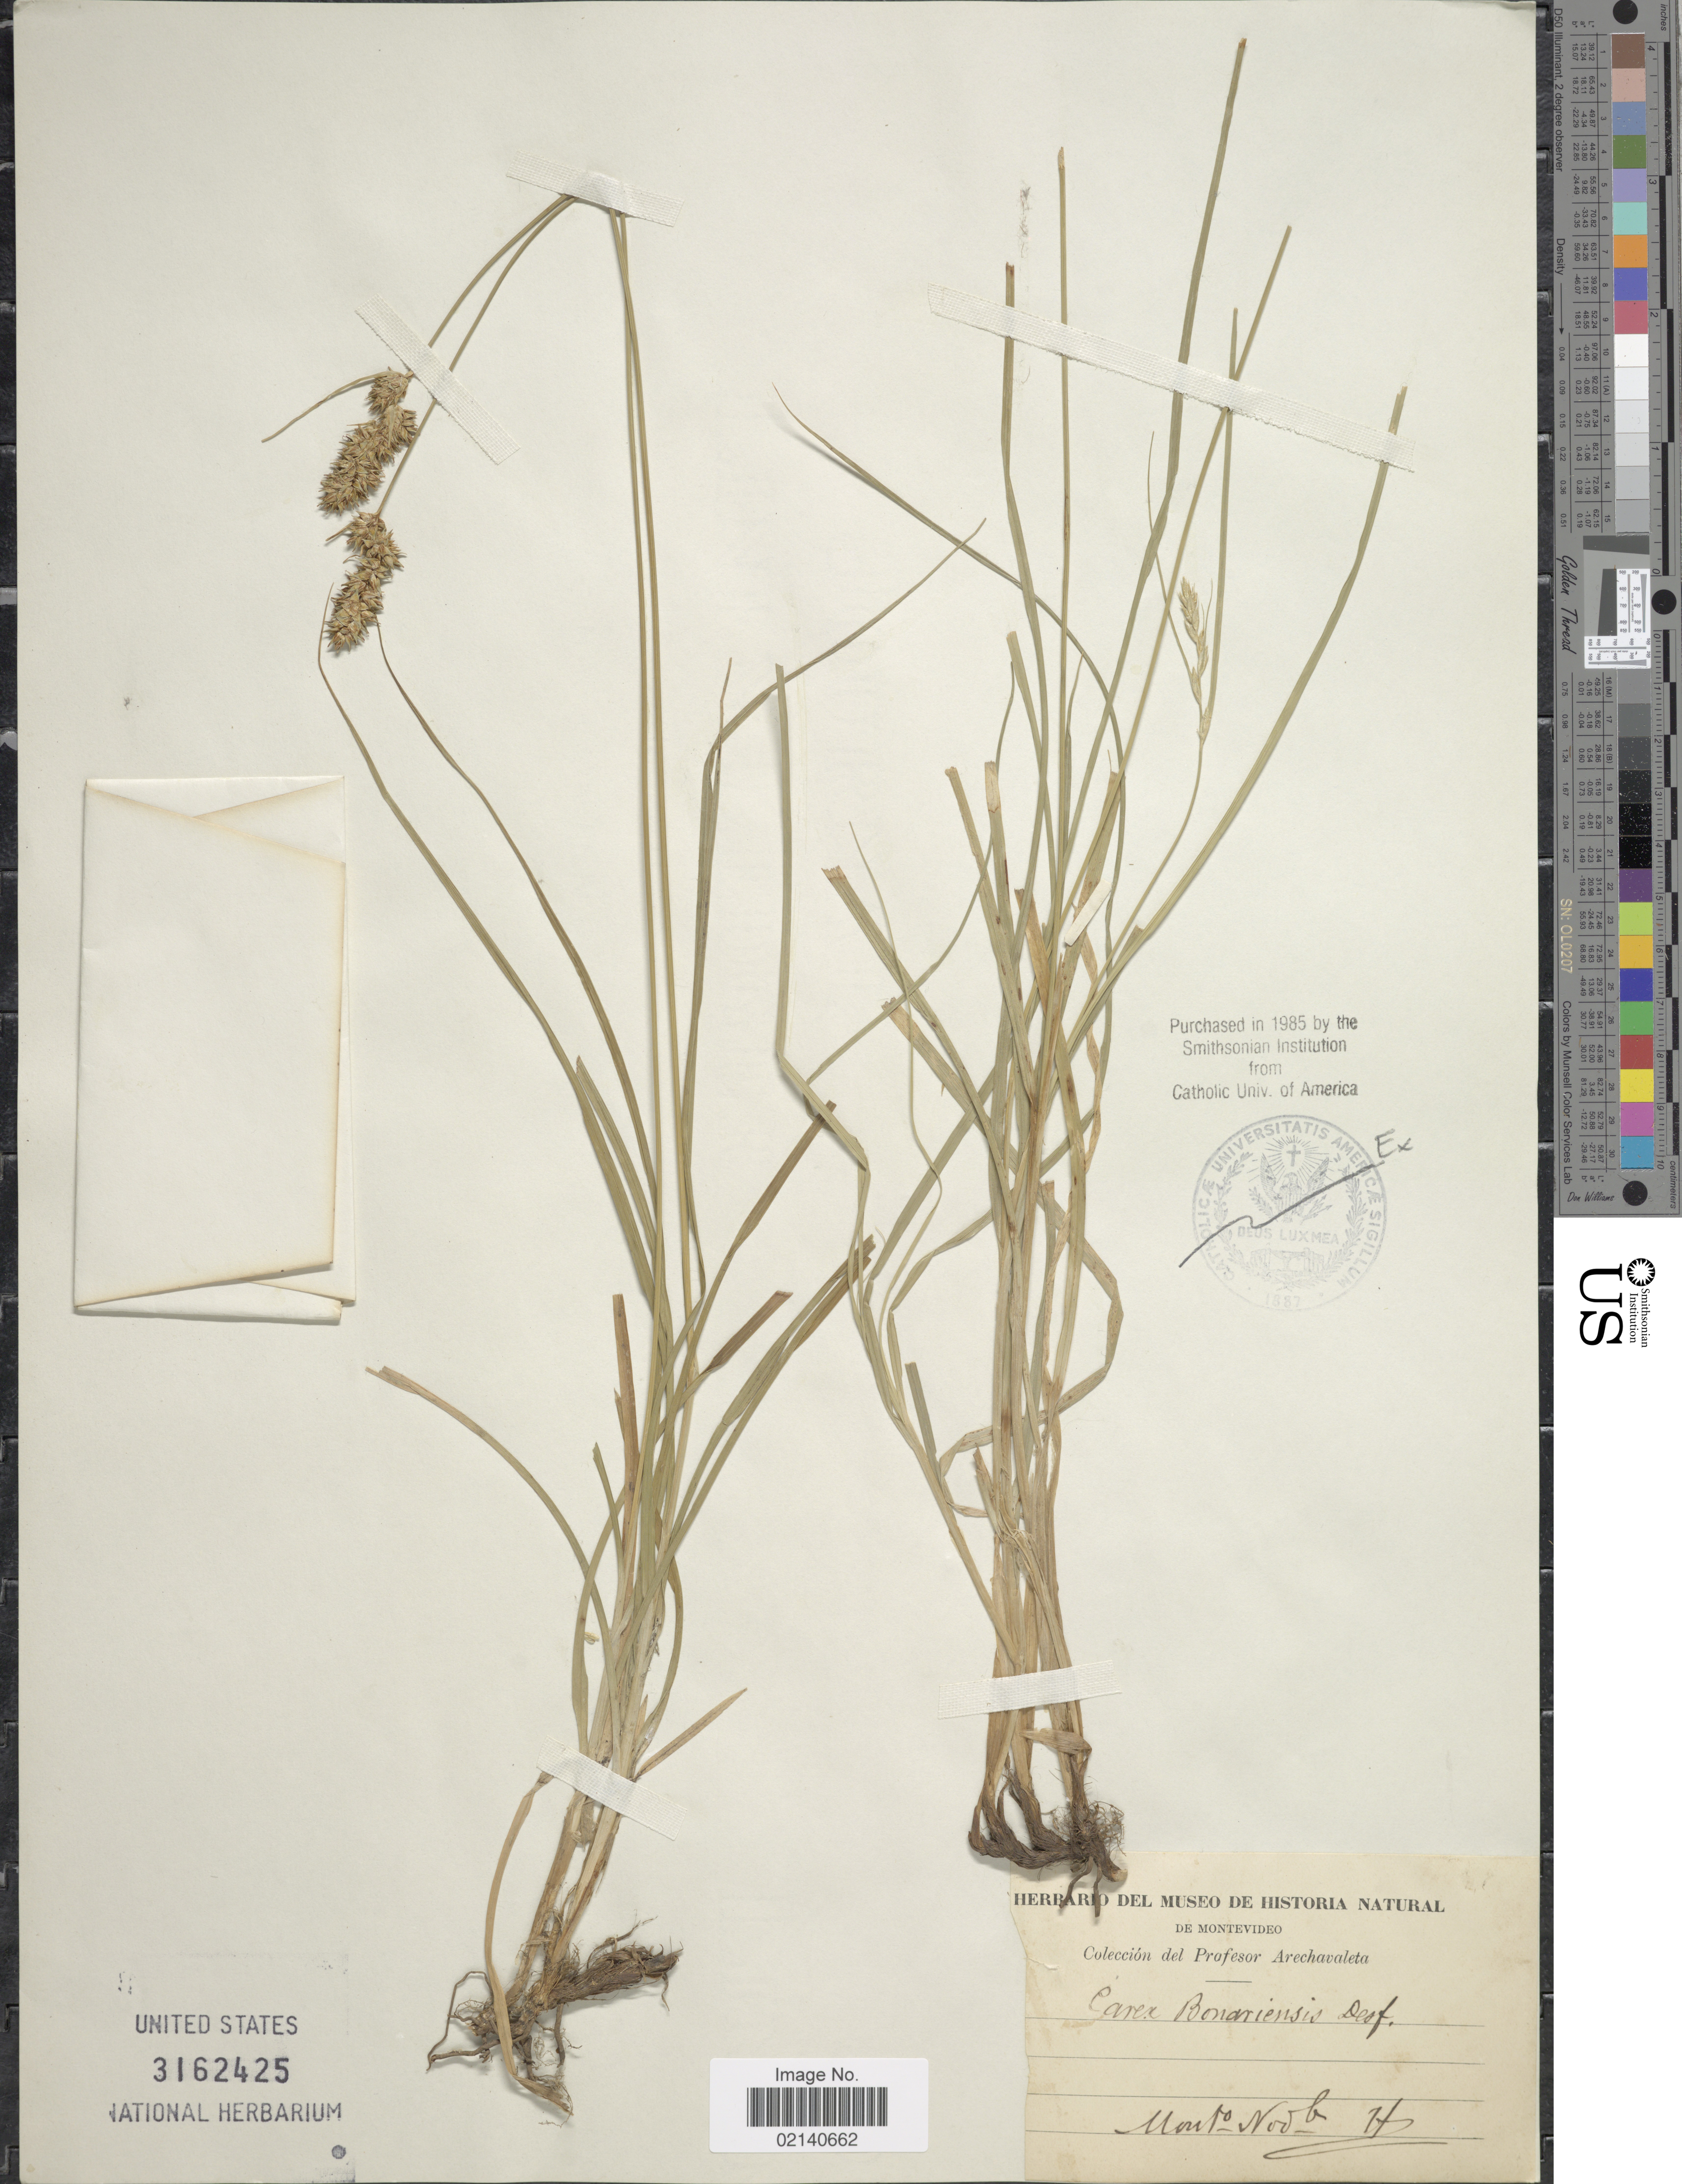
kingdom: Plantae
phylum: Tracheophyta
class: Liliopsida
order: Poales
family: Cyperaceae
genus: Carex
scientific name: Carex bonariensis var. bonariensis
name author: Desf. ex Poir.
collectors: J. Arechavaleta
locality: Monto Noob [interpreted]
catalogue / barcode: US 3162425